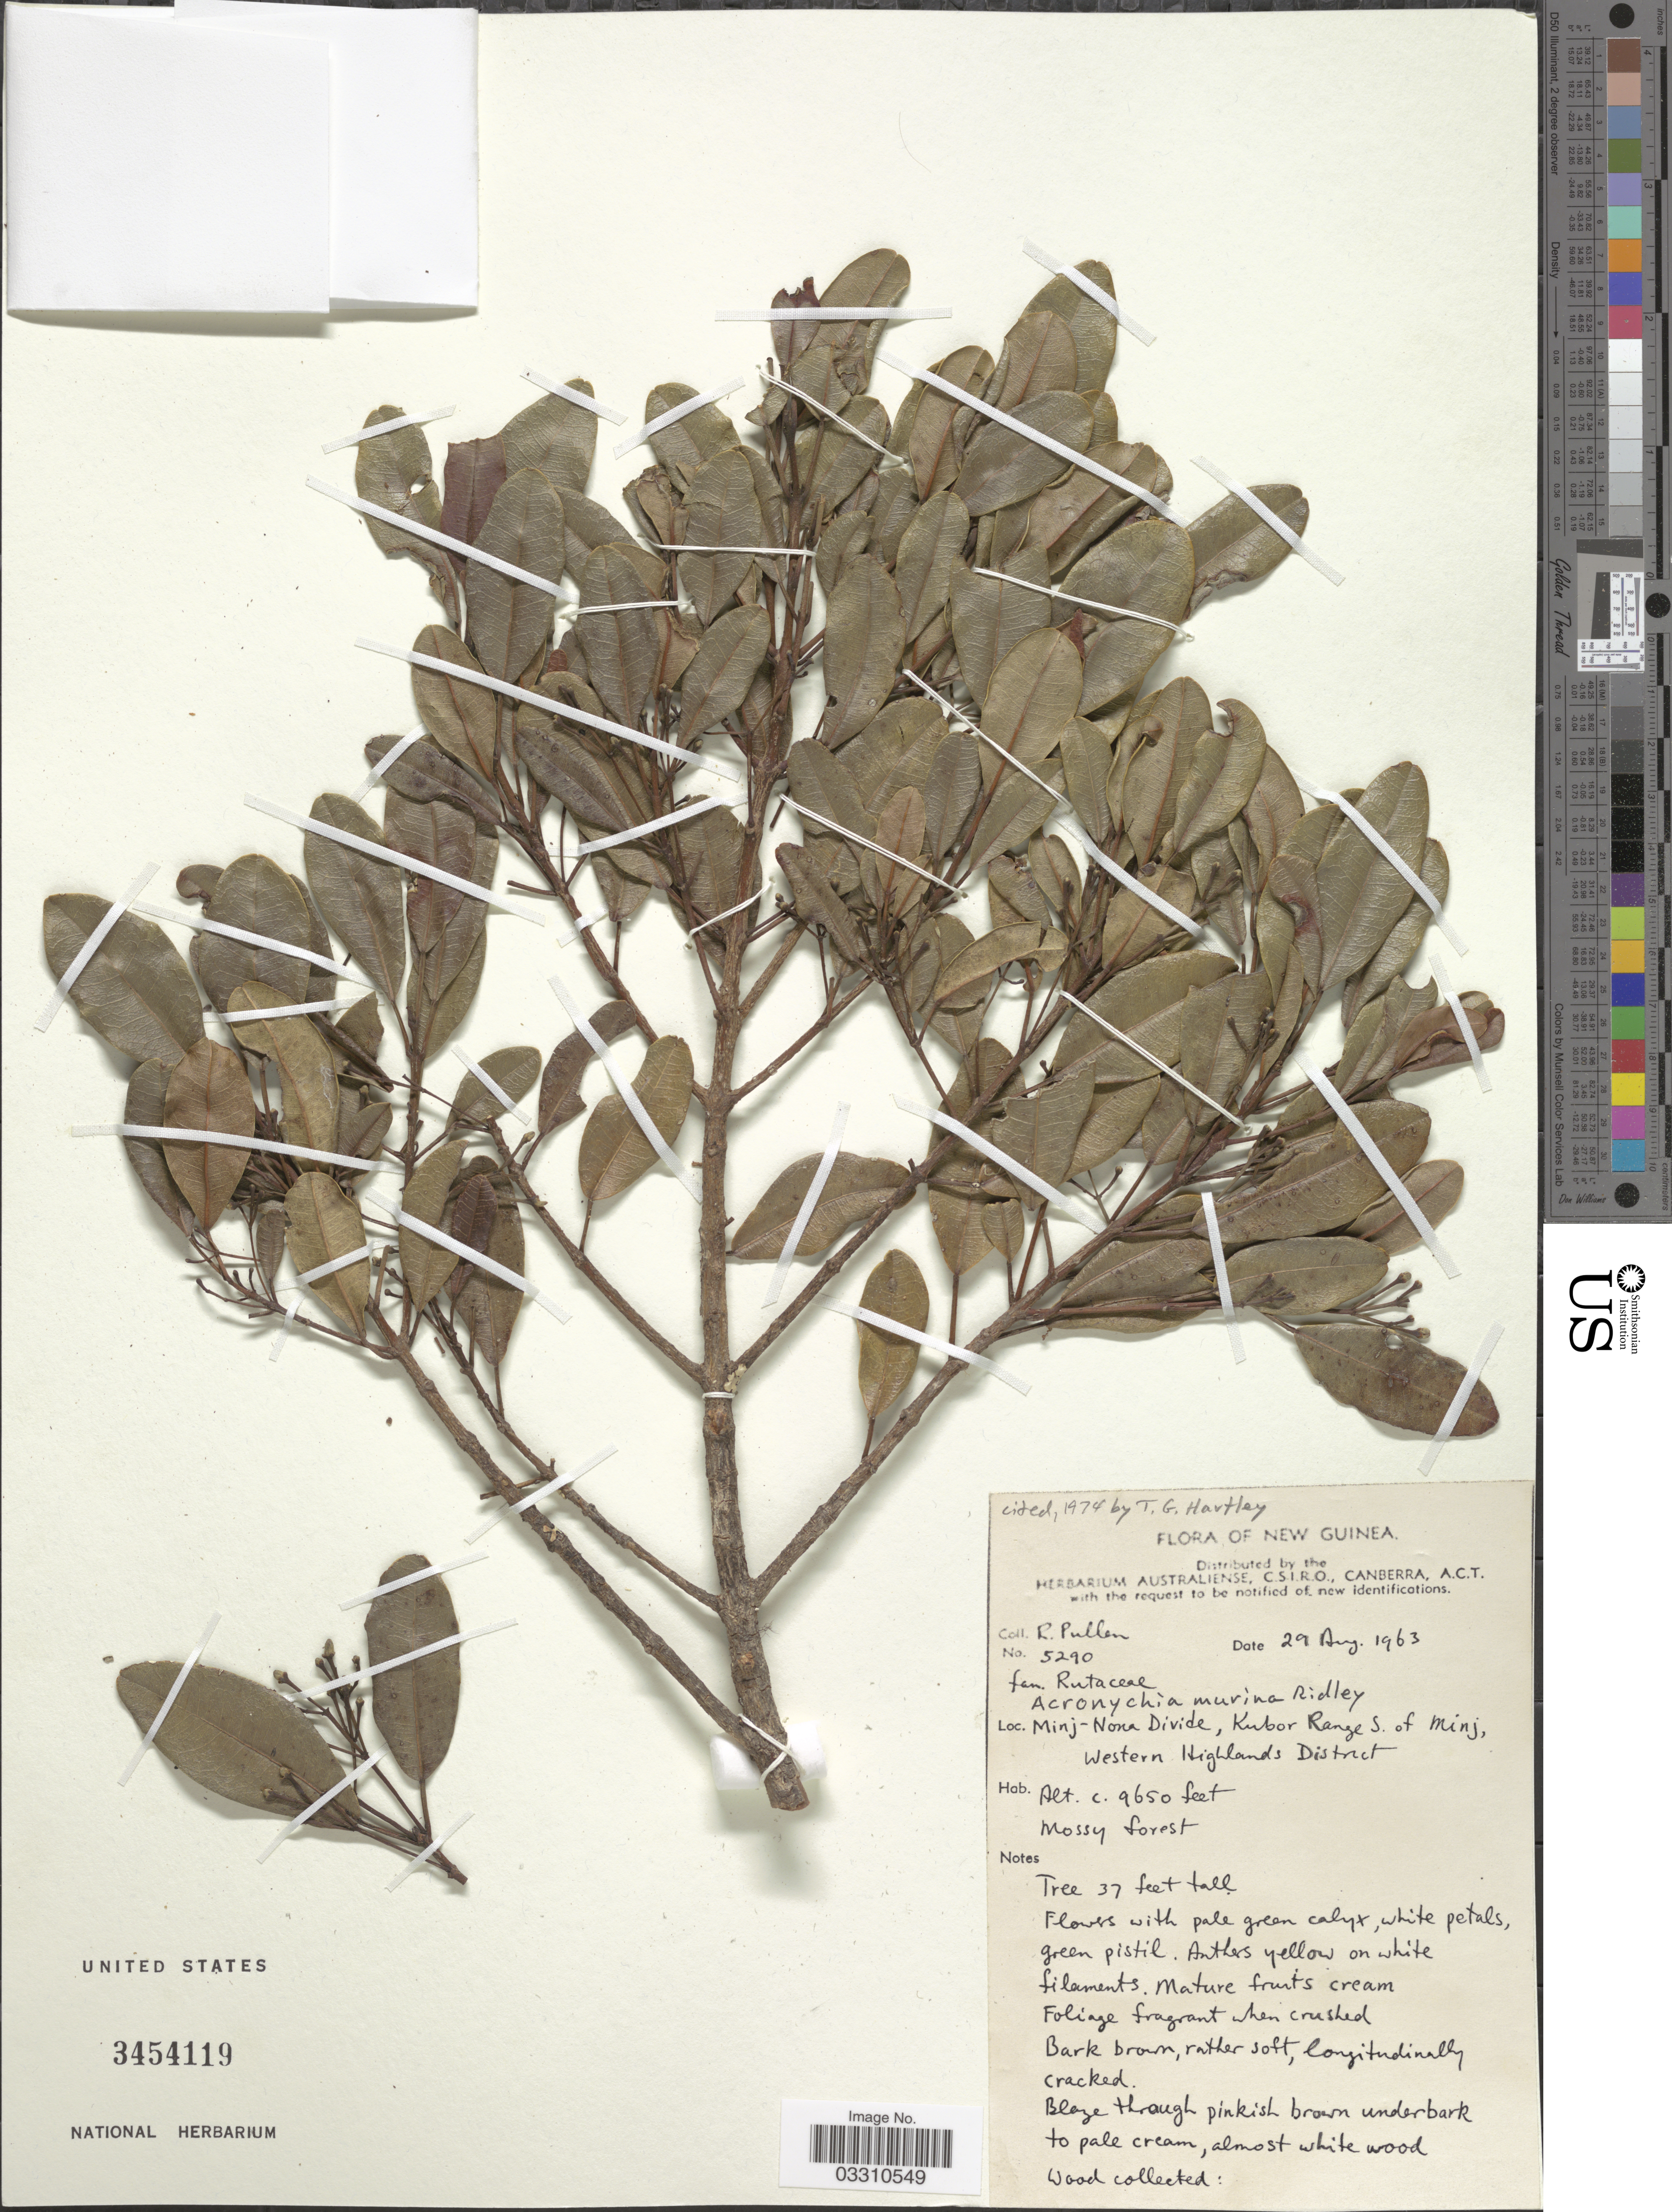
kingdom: Plantae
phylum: Tracheophyta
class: Magnoliopsida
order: Sapindales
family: Rutaceae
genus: Acronychia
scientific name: Acronychia murina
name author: Ridl.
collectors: R. Pullen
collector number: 5290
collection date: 1963-08-29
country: Papua New Guinea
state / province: Western Highlands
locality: New Guinea, Minj-Nona Divide, Kubor Range S. of Minj, Western Highlands District.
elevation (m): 2941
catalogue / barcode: US 3454119